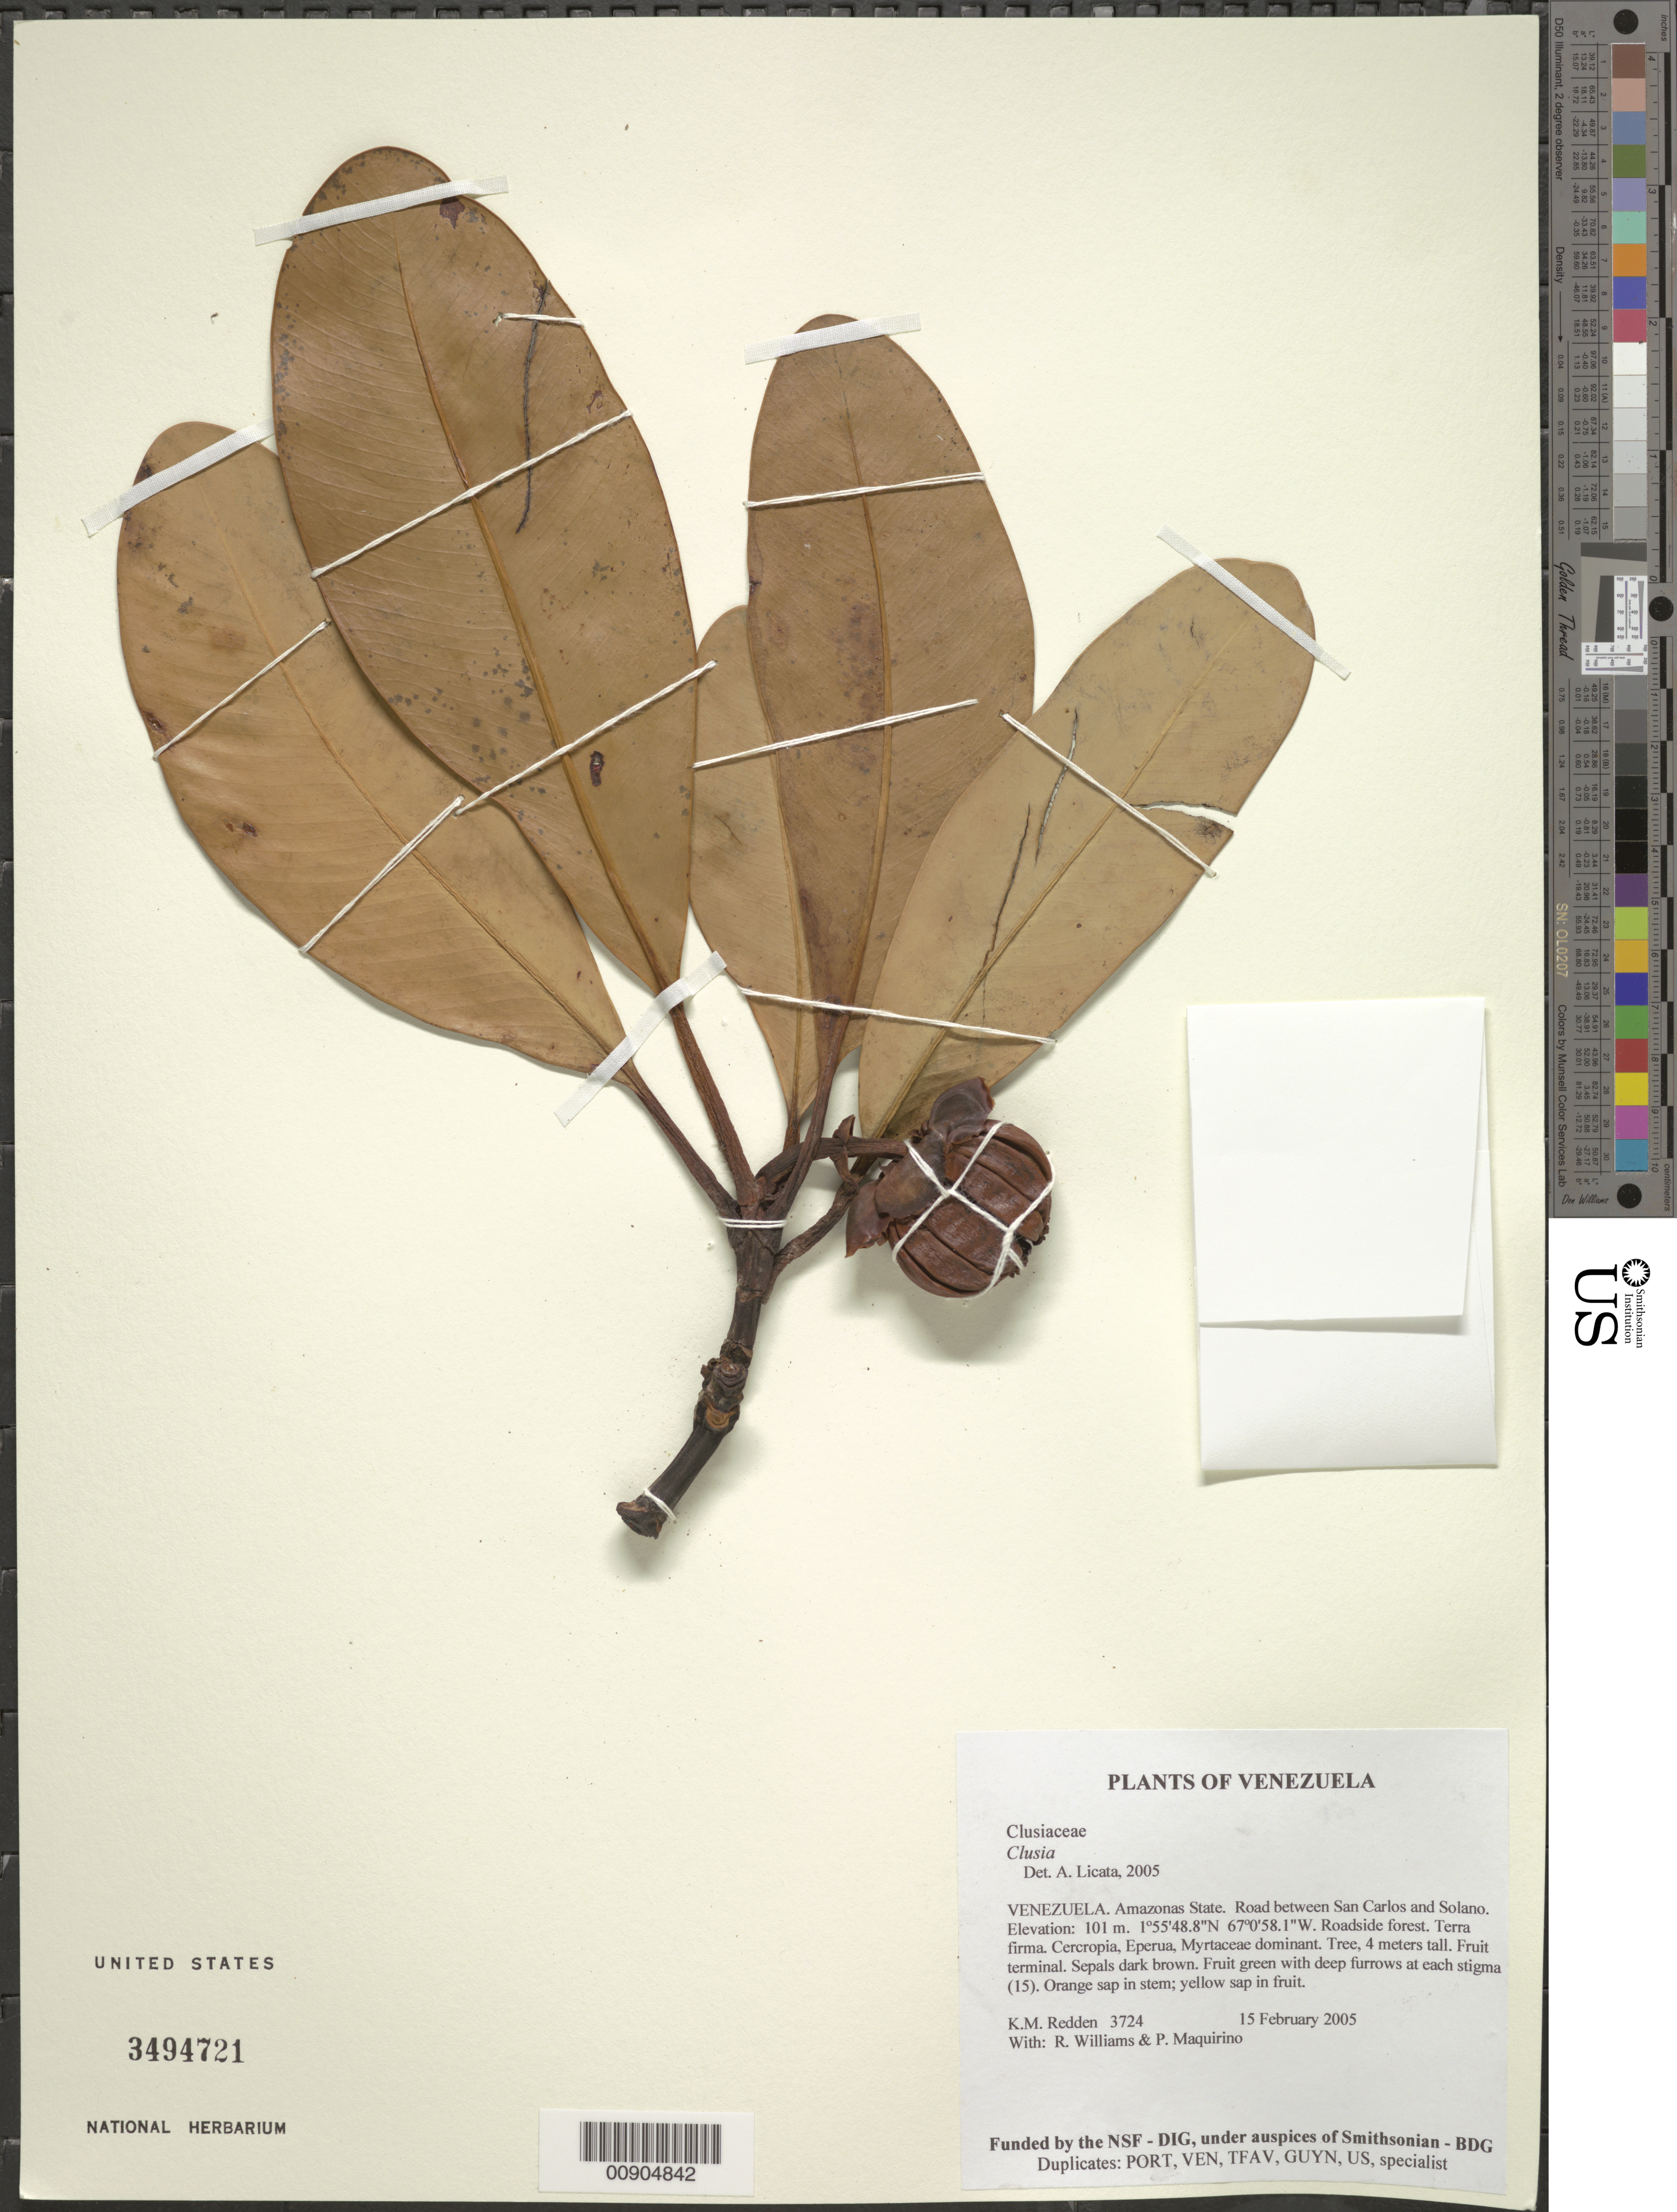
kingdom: Plantae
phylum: Tracheophyta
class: Magnoliopsida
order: Malpighiales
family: Clusiaceae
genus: Clusia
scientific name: Clusia sp.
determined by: Licata, A., (PORT), Univ. Nac. Exp. de los Llanos Ezequiel Zamora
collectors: K. M. Redden, R. Williams & P. Maquirino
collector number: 3724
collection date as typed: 15 February 2005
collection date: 2005-02-15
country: Venezuela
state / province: Amazonas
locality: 29 - Road between San Carlos and Solano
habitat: Roadside forest. Terra firma. Cecropia, Eperua, Myrtaceae dominant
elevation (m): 101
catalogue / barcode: US 3494721